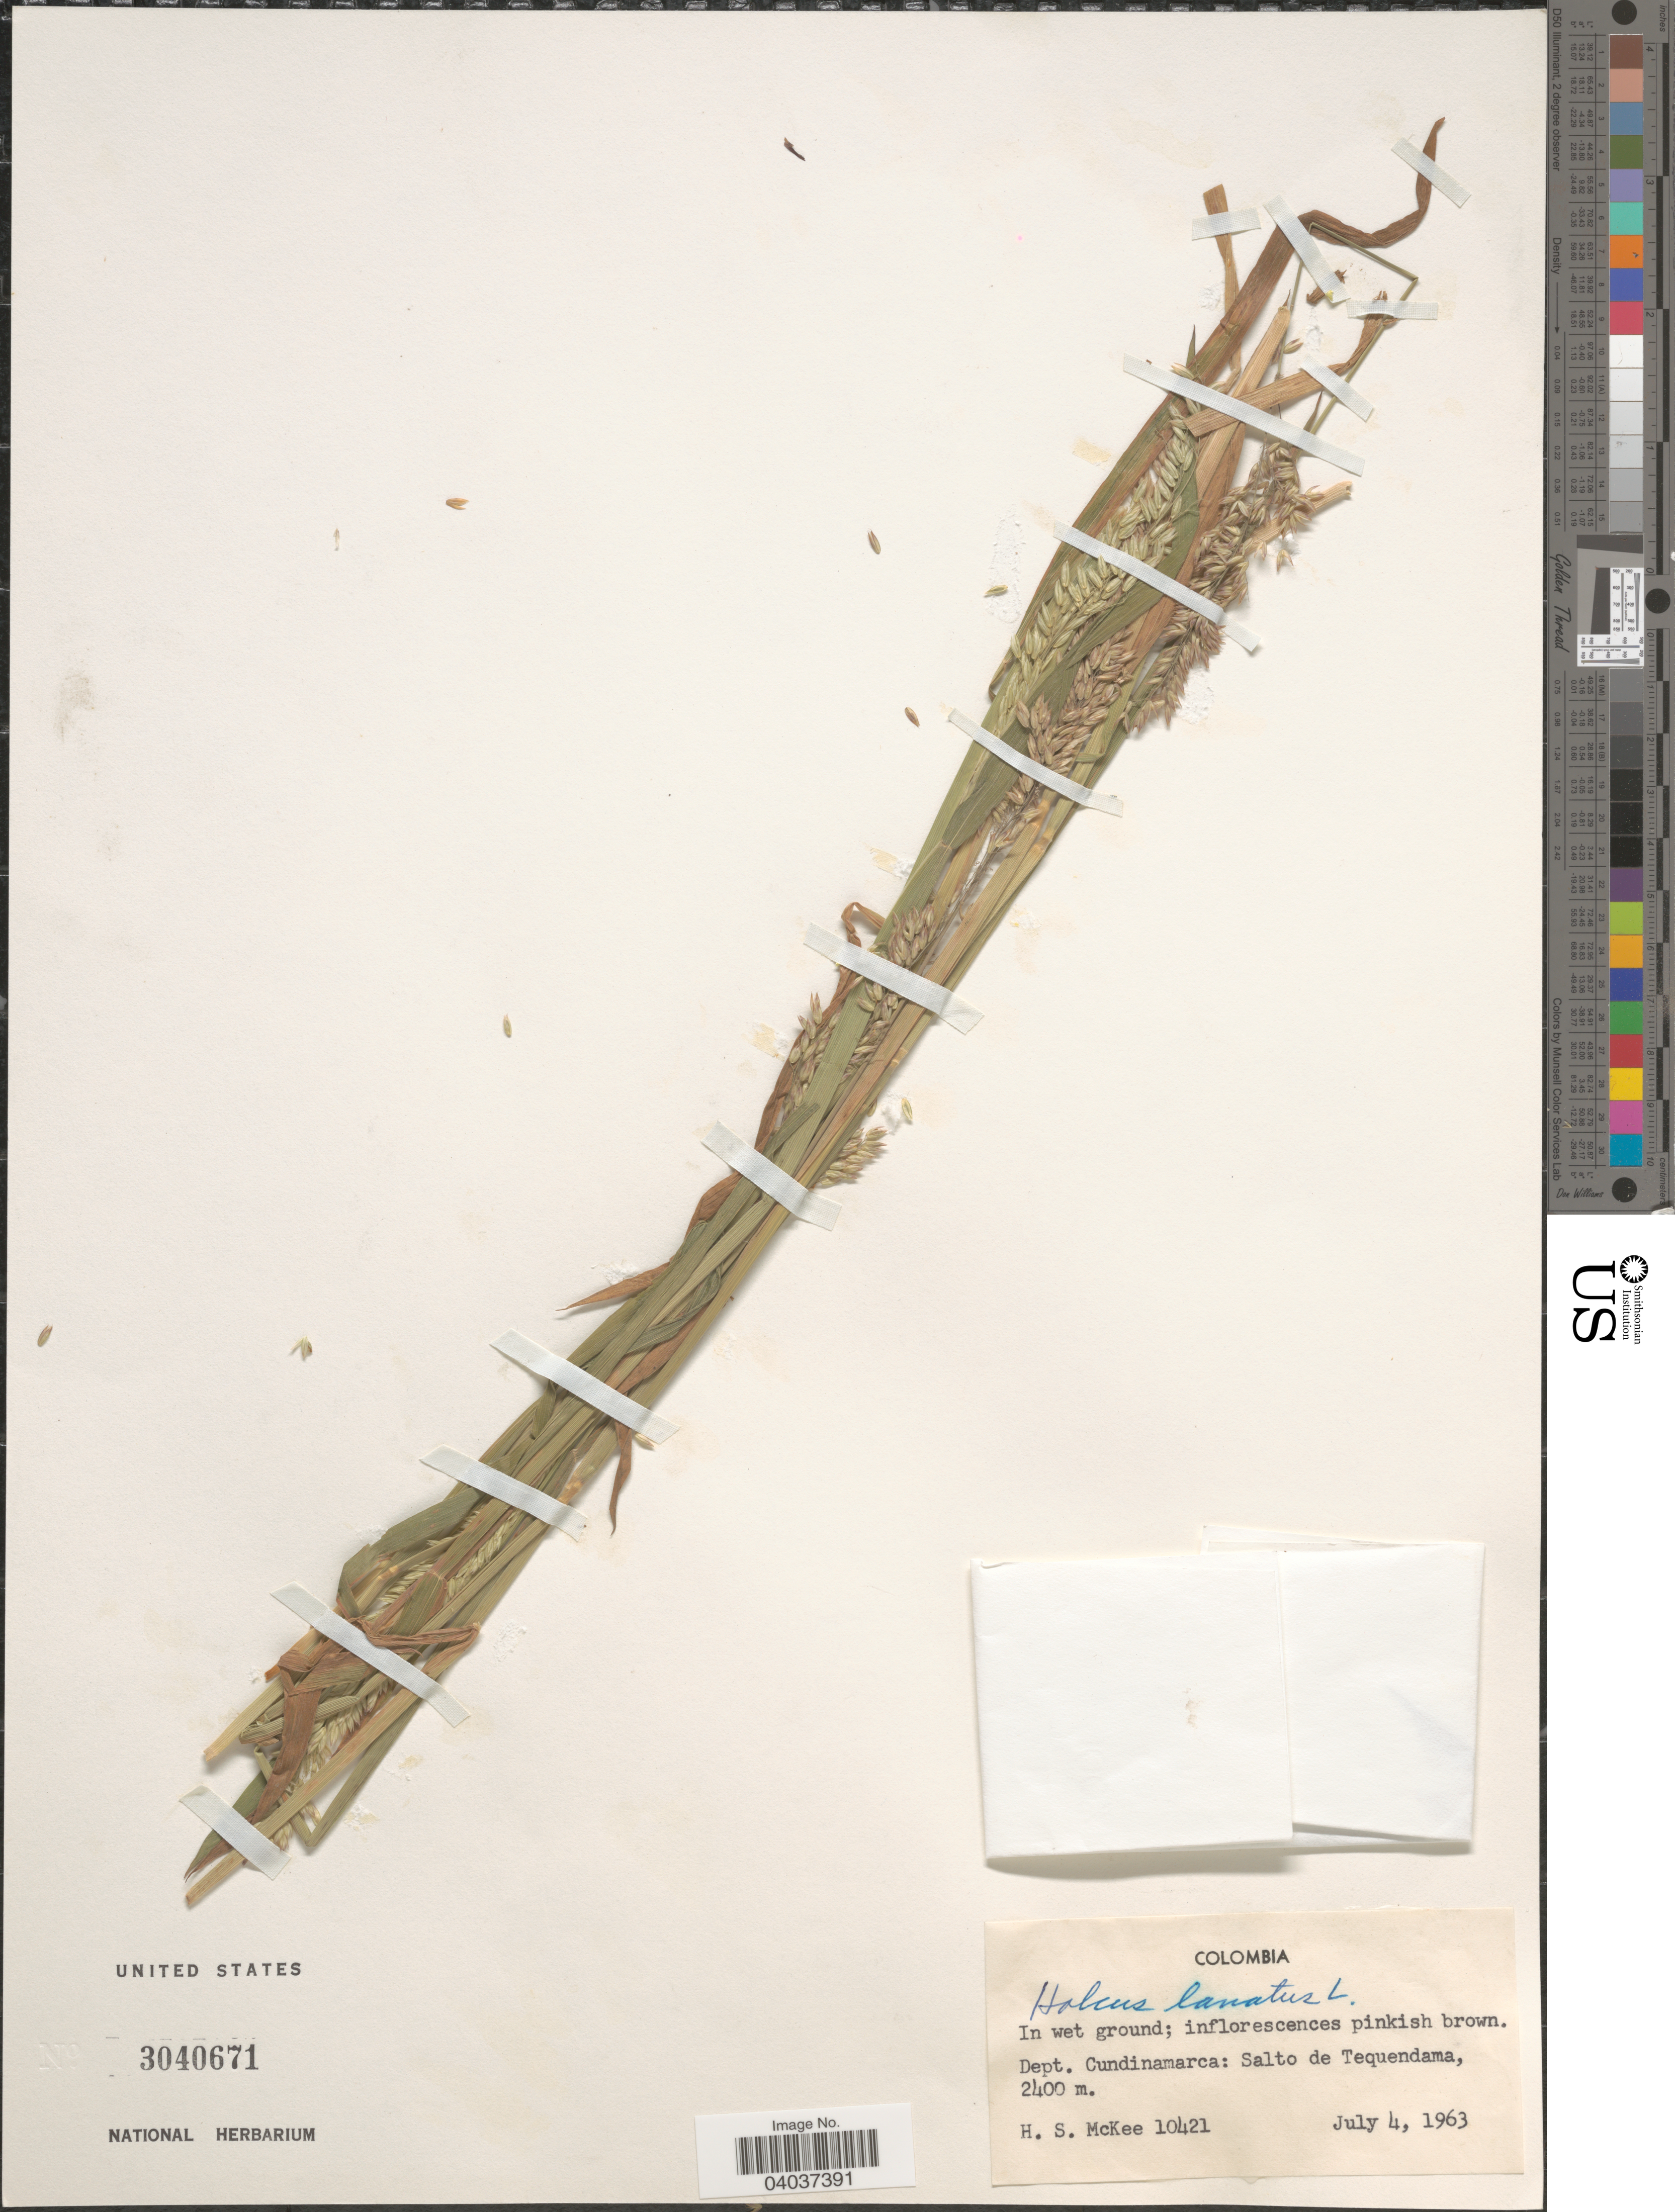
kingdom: Plantae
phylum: Tracheophyta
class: Liliopsida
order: Poales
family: Poaceae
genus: Holcus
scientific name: Holcus lanatus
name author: L.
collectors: H. S. McKee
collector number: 10421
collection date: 1963-07-04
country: Colombia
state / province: Cundinamarca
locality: Dept. Cundinamarca: Salto de Tequendama.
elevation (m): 2400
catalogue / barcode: US 3040671